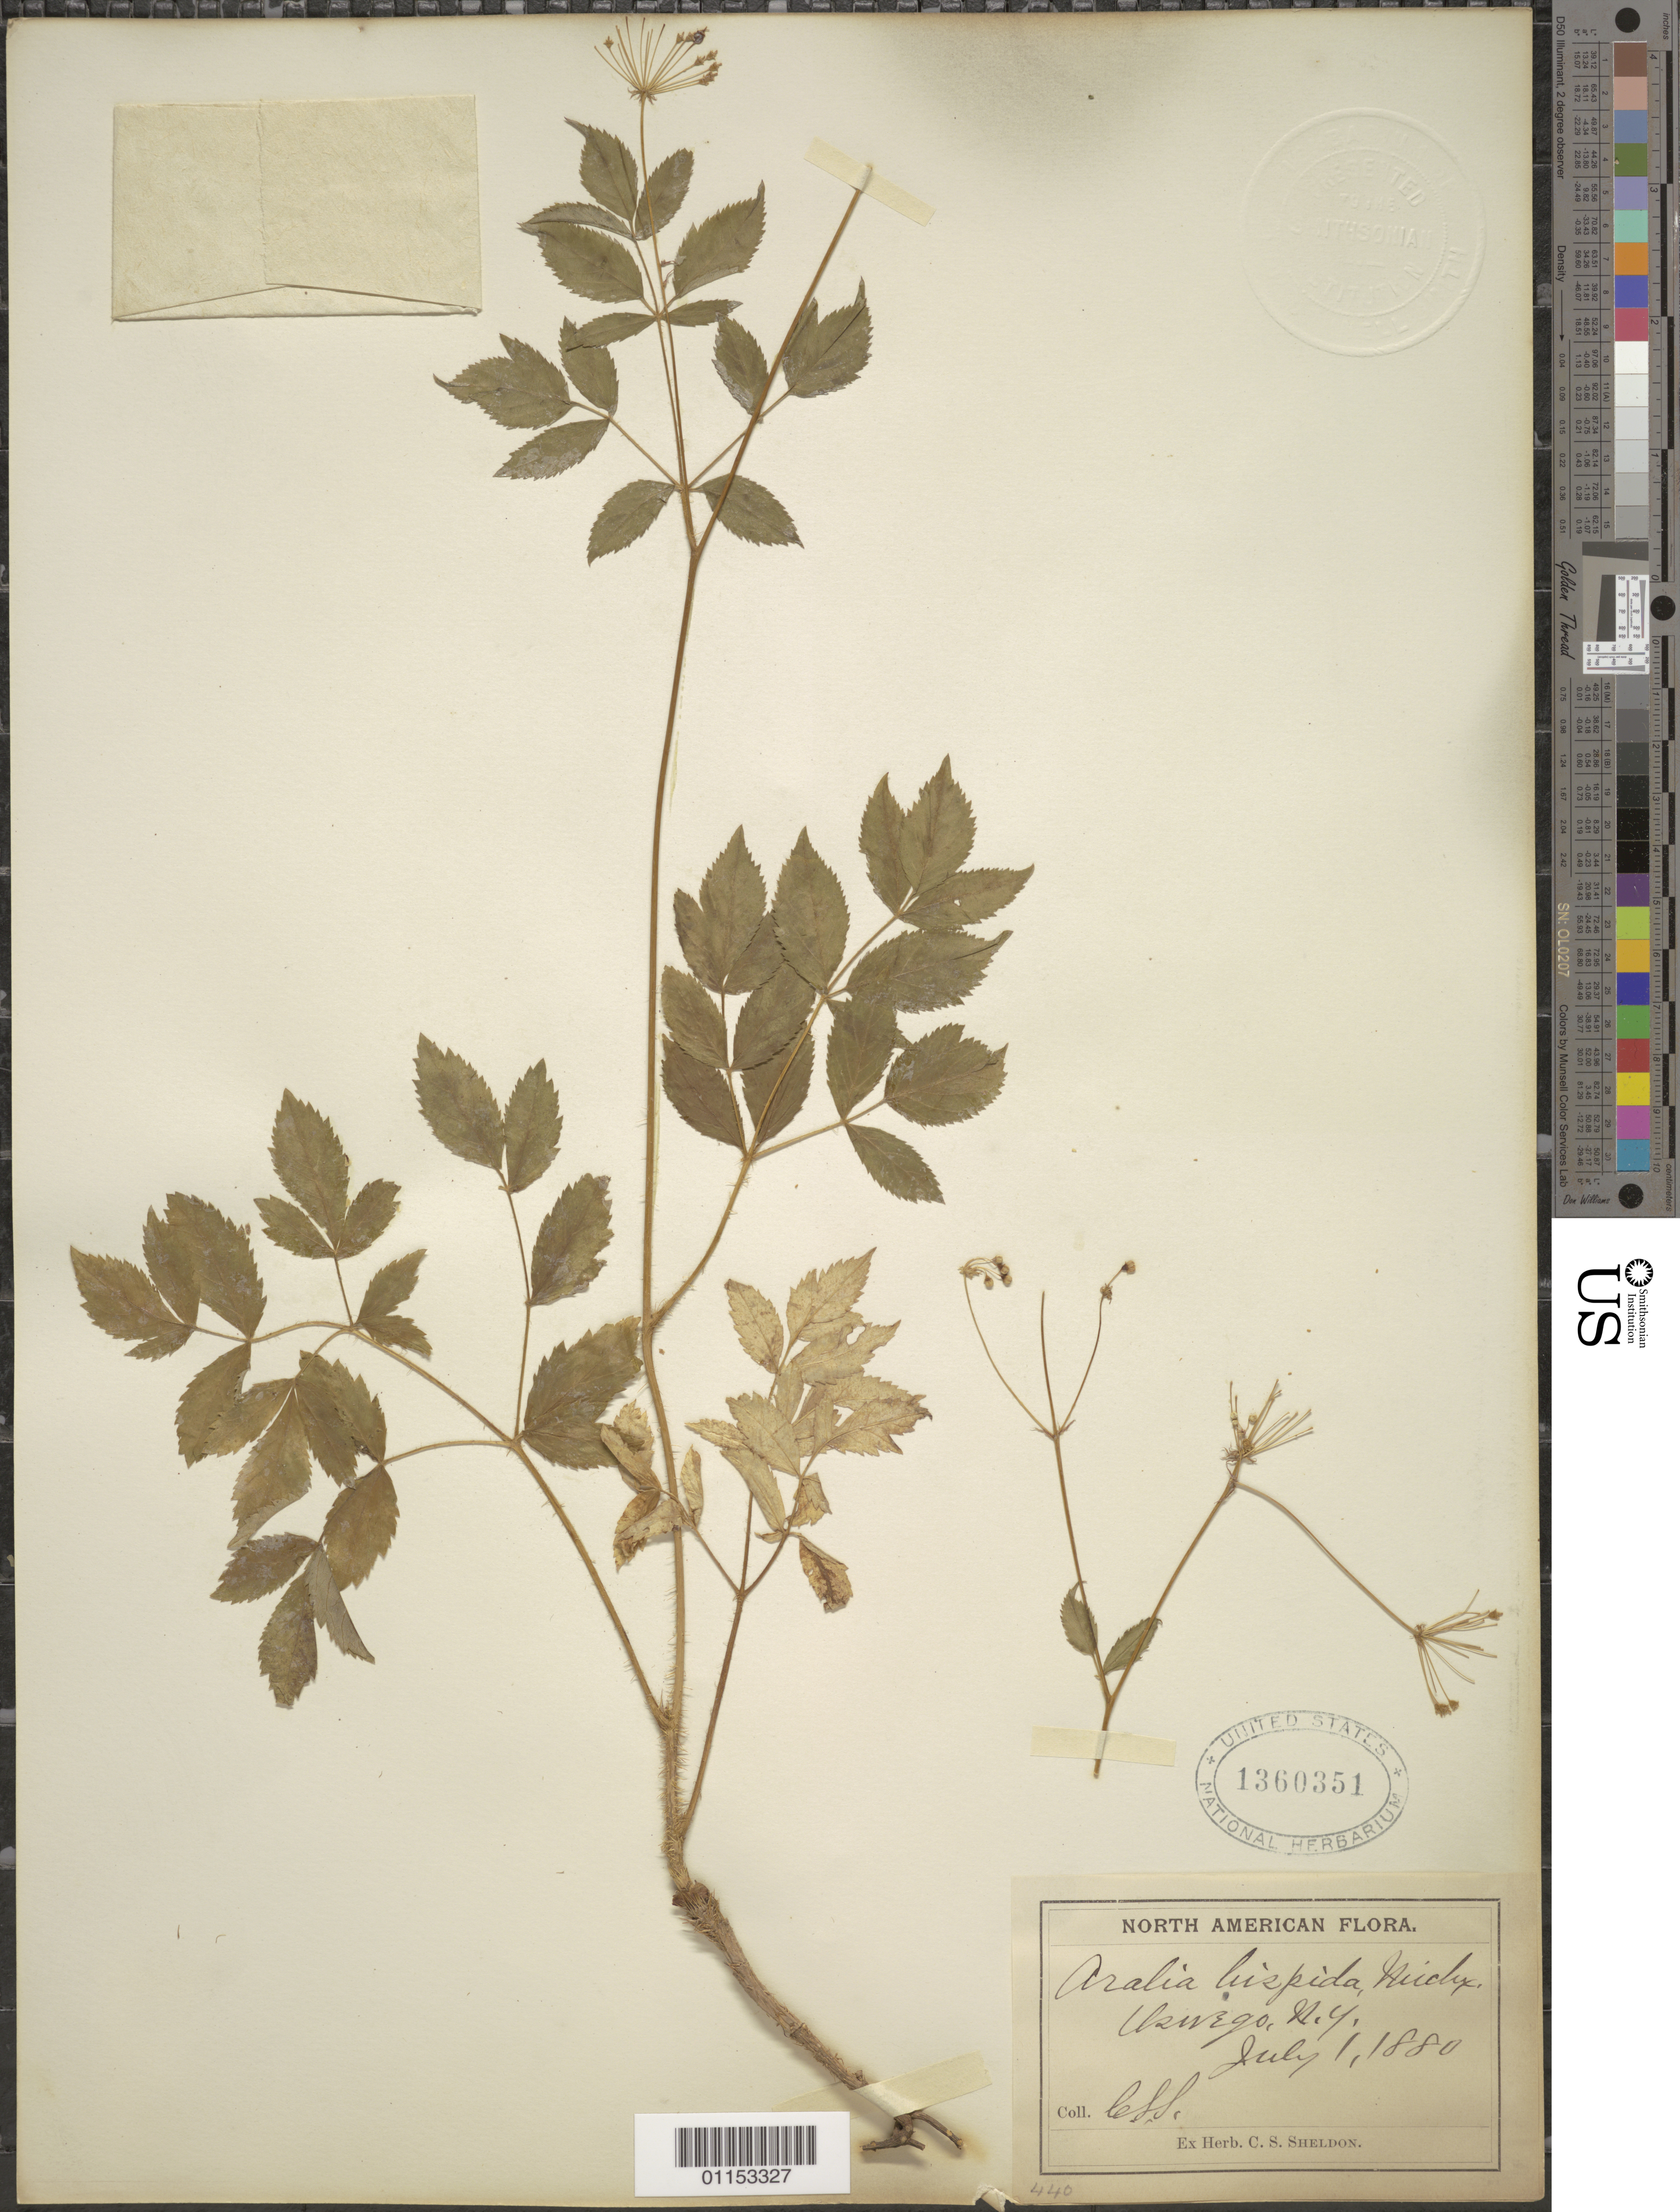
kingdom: Plantae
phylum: Tracheophyta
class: Magnoliopsida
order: Apiales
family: Araliaceae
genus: Aralia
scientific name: Aralia hispida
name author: Vent.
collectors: C. S. Sheldon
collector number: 440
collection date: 1880-07-01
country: United States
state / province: New York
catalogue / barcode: US 1360351